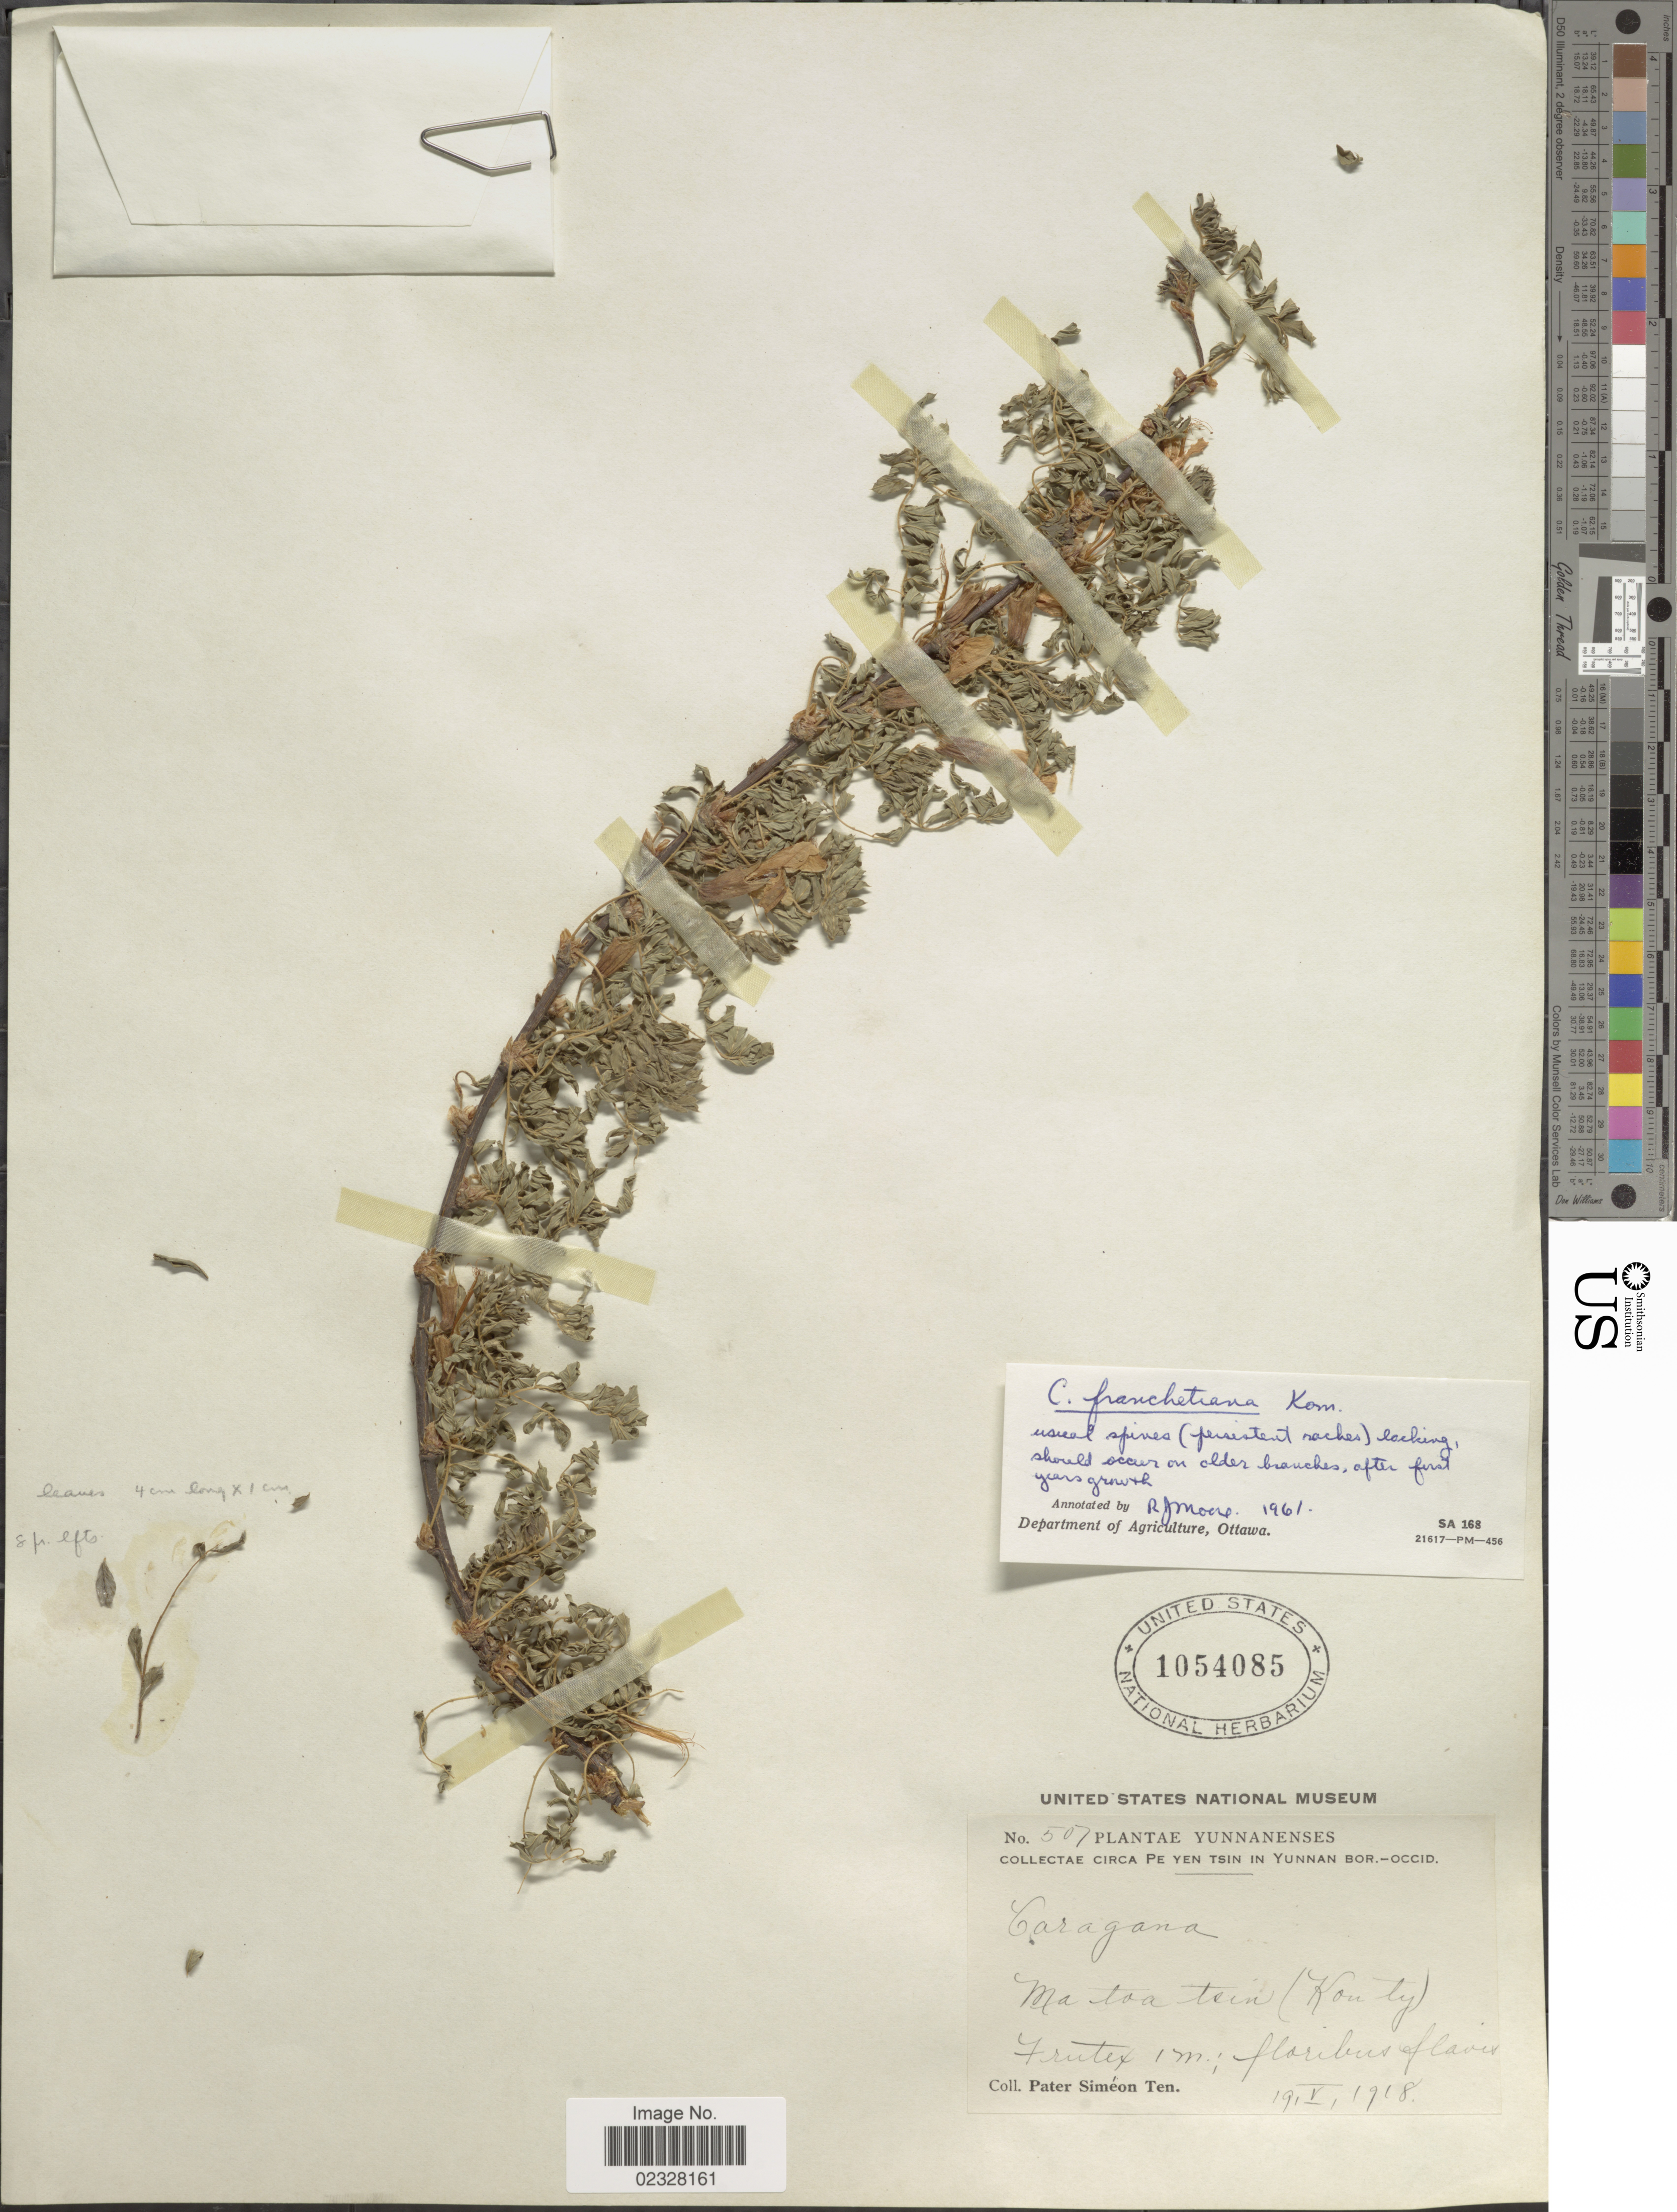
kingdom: Plantae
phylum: Tracheophyta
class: Magnoliopsida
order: Fabales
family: Fabaceae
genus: Caragana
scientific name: Caragana franchetiana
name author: Kom.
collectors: P. S. Ten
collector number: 507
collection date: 1918-05-19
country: China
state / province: Yunnan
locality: Pe Yen Tsin in Yunnan. Ma toa tein (Kou ty)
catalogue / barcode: US 1054085